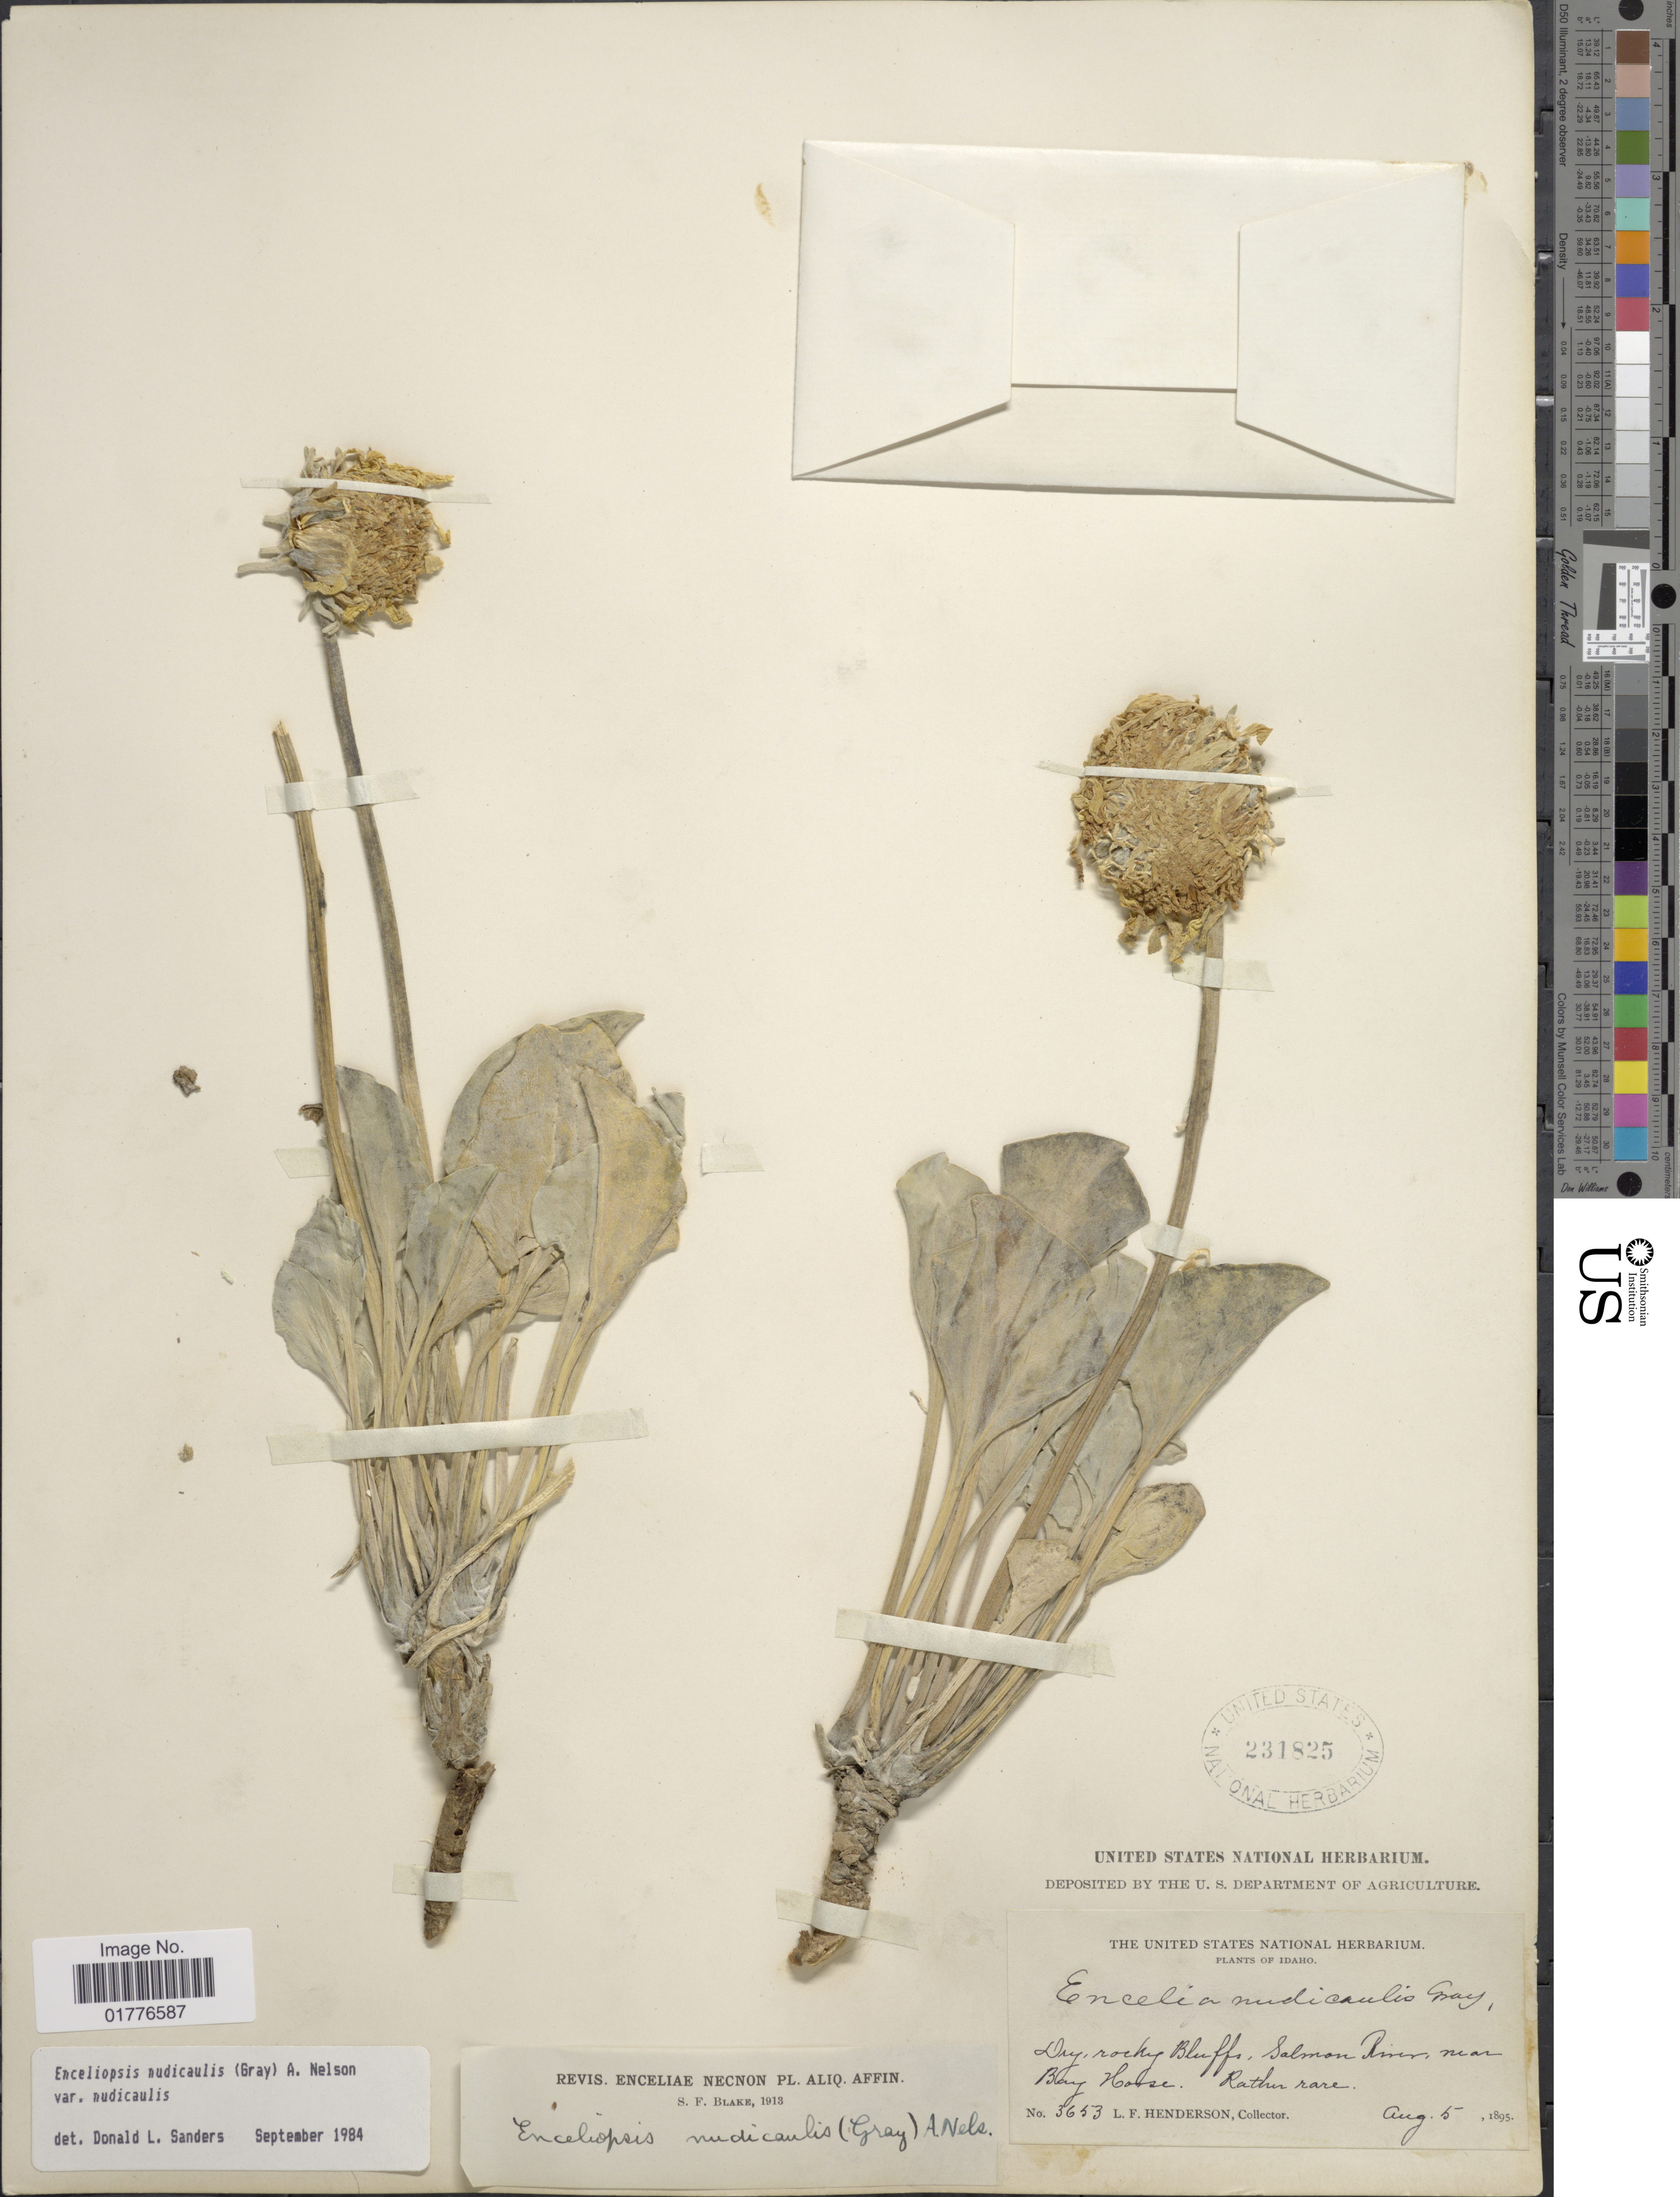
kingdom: Plantae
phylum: Tracheophyta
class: Magnoliopsida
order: Asterales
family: Asteraceae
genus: Enceliopsis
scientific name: Enceliopsis nudicaulis var. nudicaulis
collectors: L. Henderson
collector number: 3653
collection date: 1895-08-05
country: United States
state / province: Idaho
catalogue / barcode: US 231825